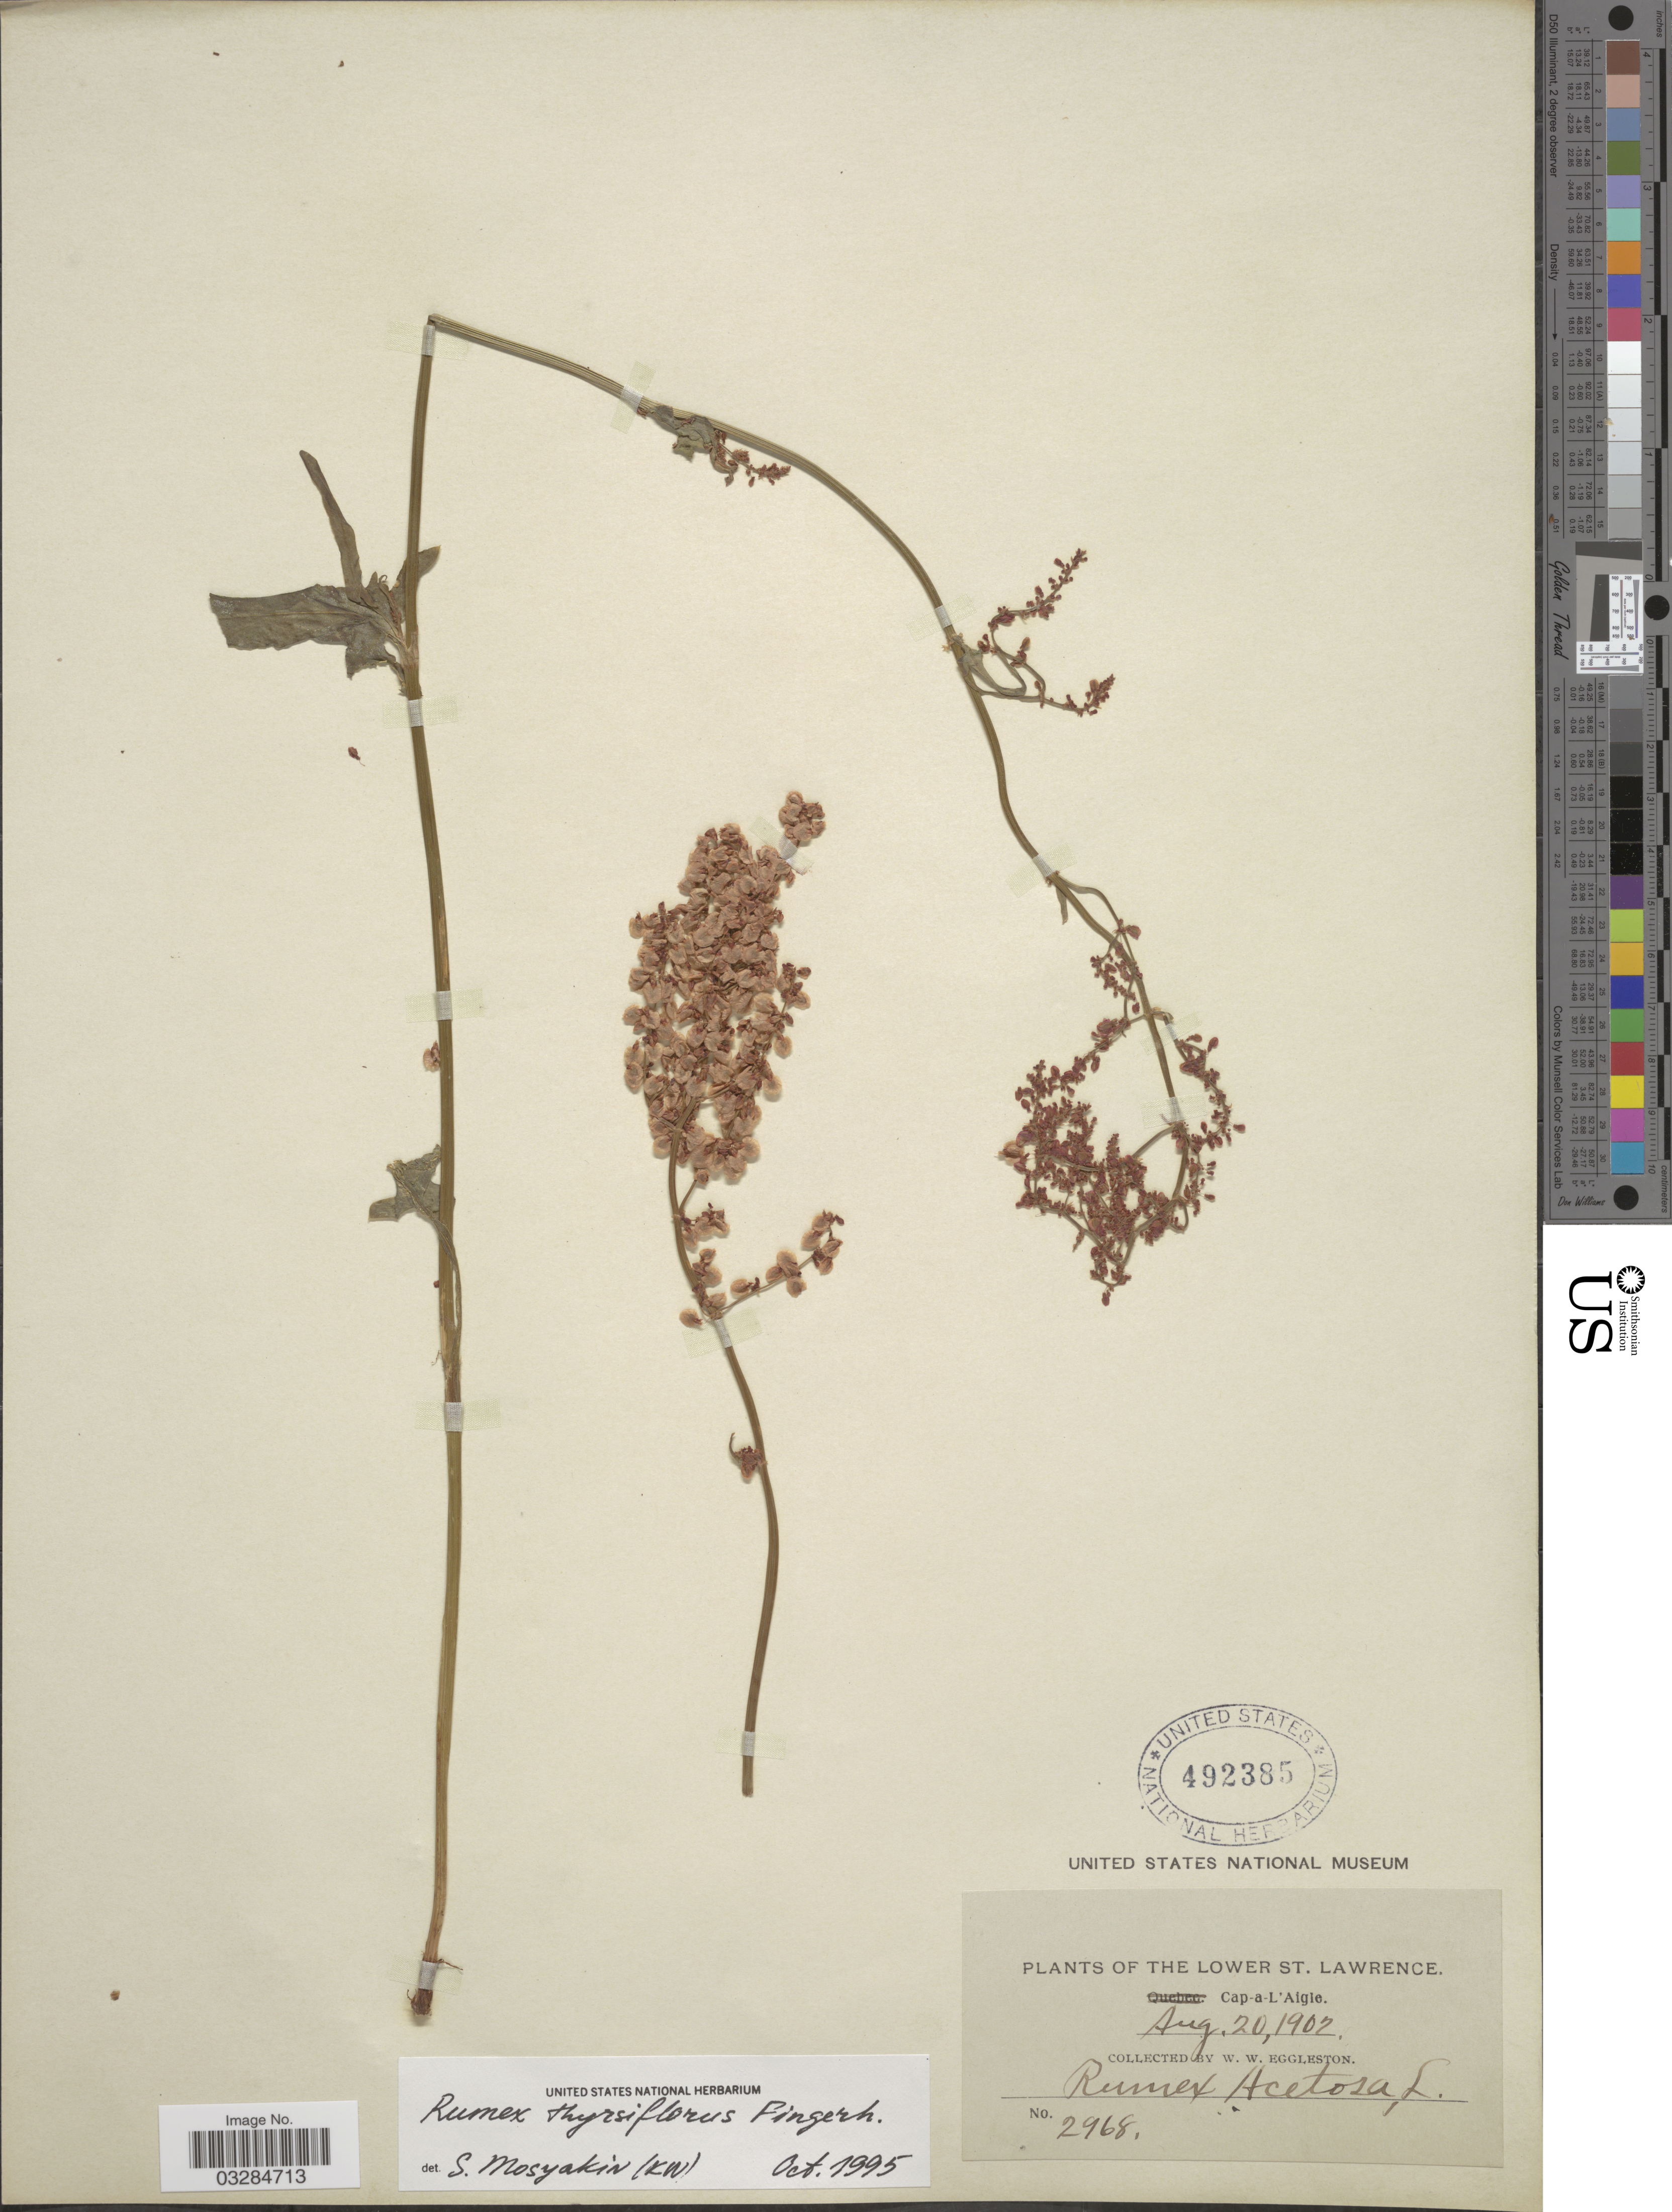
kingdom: Plantae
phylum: Tracheophyta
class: Magnoliopsida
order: Caryophyllales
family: Polygonaceae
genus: Rumex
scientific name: Rumex thyrsiflorus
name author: Fingerh.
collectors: W. W. Eggleston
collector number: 2968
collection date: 1902-08-20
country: Canada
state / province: Quebec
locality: The Lower St. Lawrence. Cap-a-L'Aigle.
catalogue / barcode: US 492385